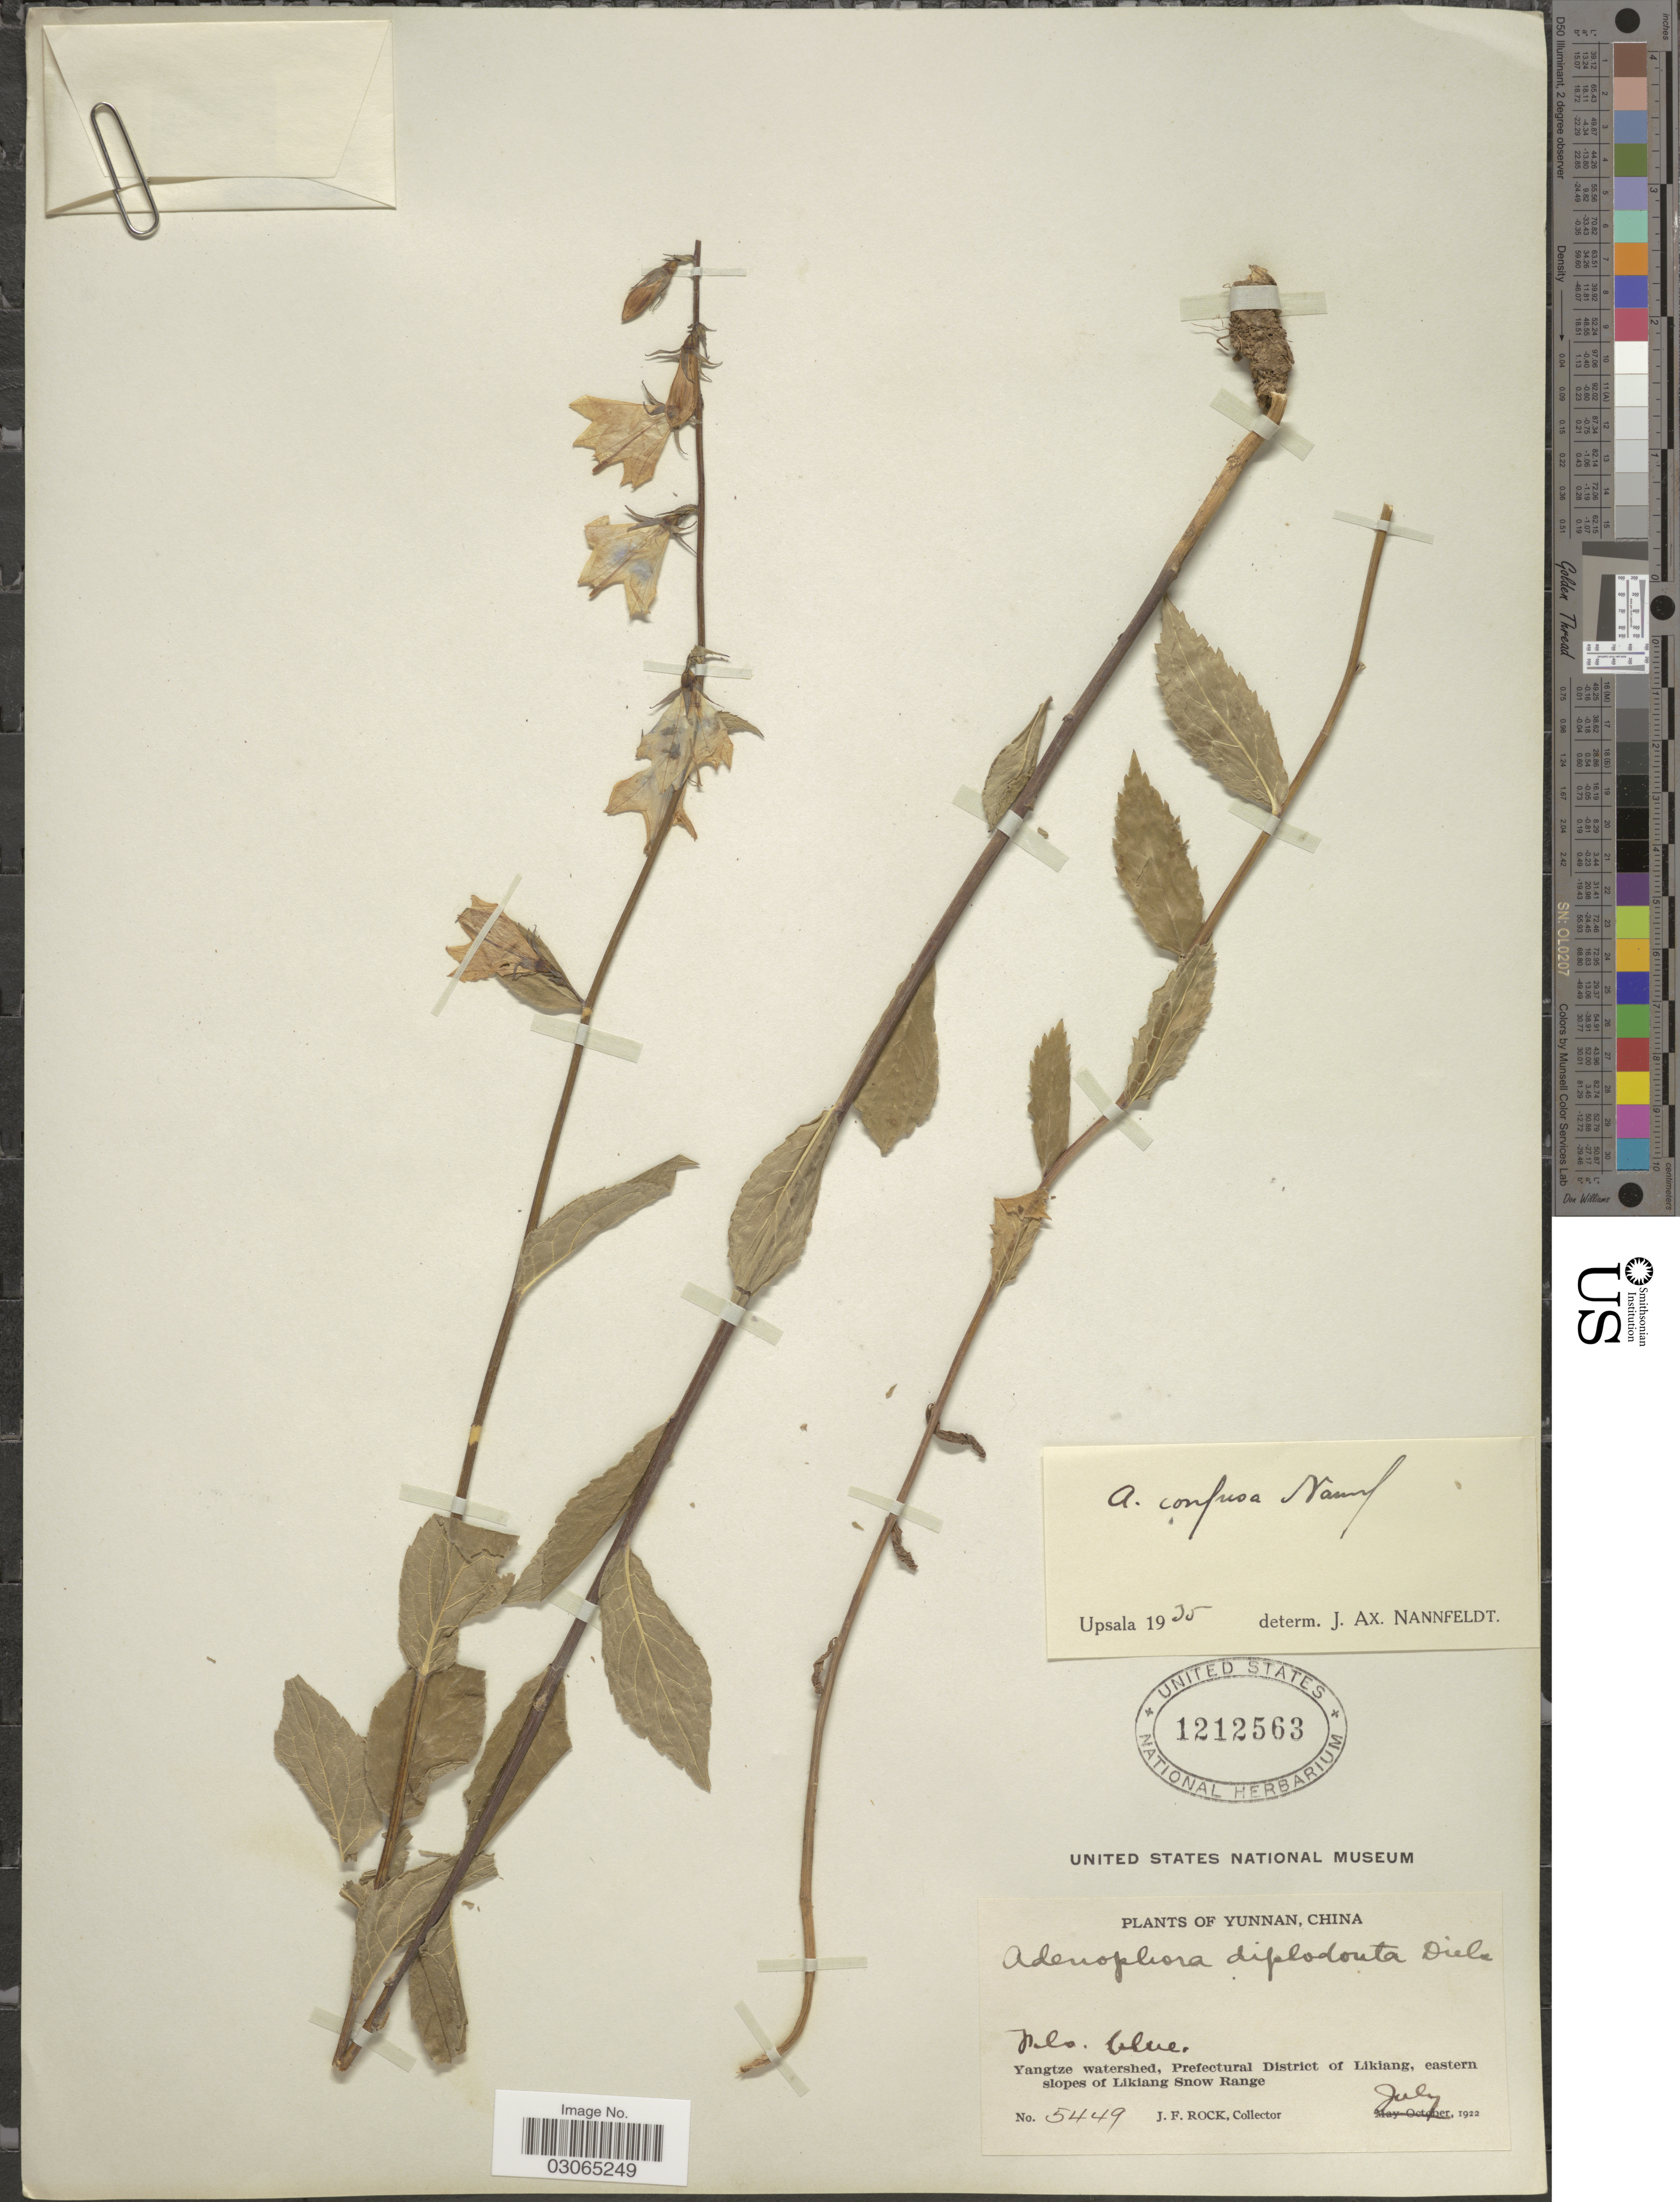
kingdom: Plantae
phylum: Tracheophyta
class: Magnoliopsida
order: Asterales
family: Campanulaceae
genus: Adenophora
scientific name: Adenophora confusa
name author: Nannf.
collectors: J. Rock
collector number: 5449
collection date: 1922-07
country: China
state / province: Yunnan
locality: Yangtze watershed, Prefectural District of Likiang, eastern slopes of Likiang Snow Range.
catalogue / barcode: US 1212563